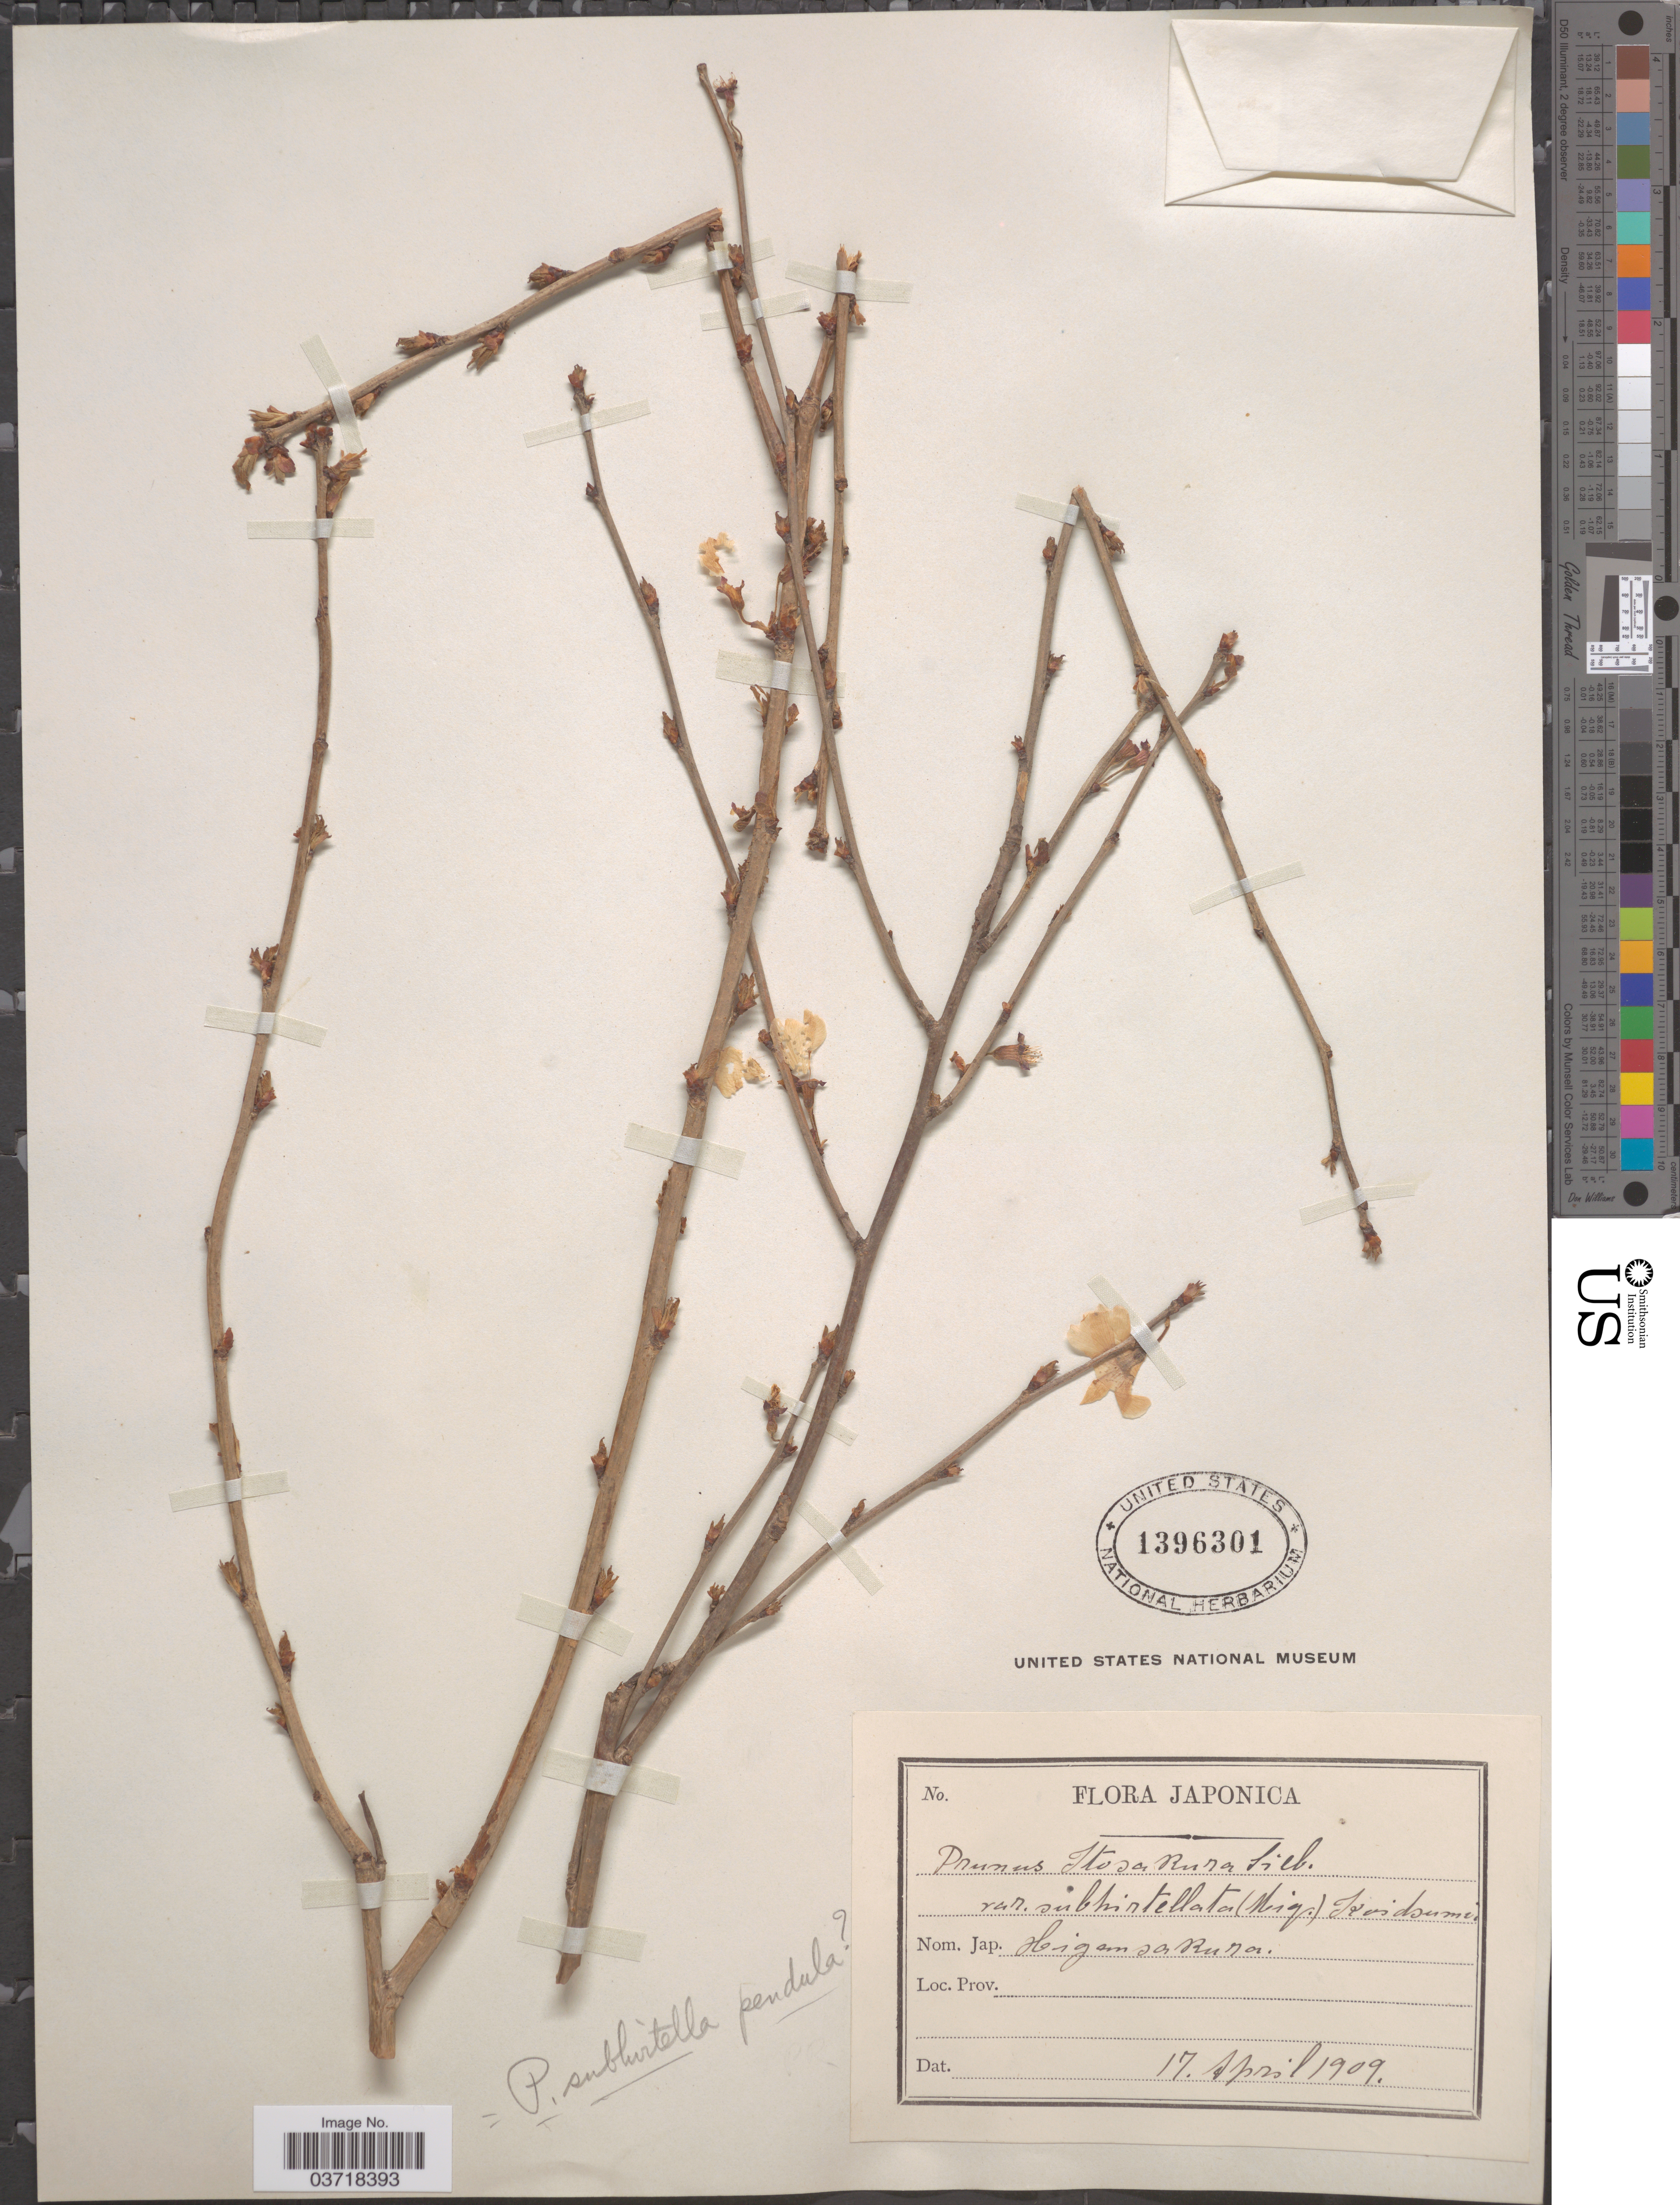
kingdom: Plantae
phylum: Tracheophyta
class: Magnoliopsida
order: Rosales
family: Rosaceae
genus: Prunus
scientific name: Prunus subhirtella var. pendula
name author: Tanaka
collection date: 1909-04-17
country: Japan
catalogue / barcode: US 1396301